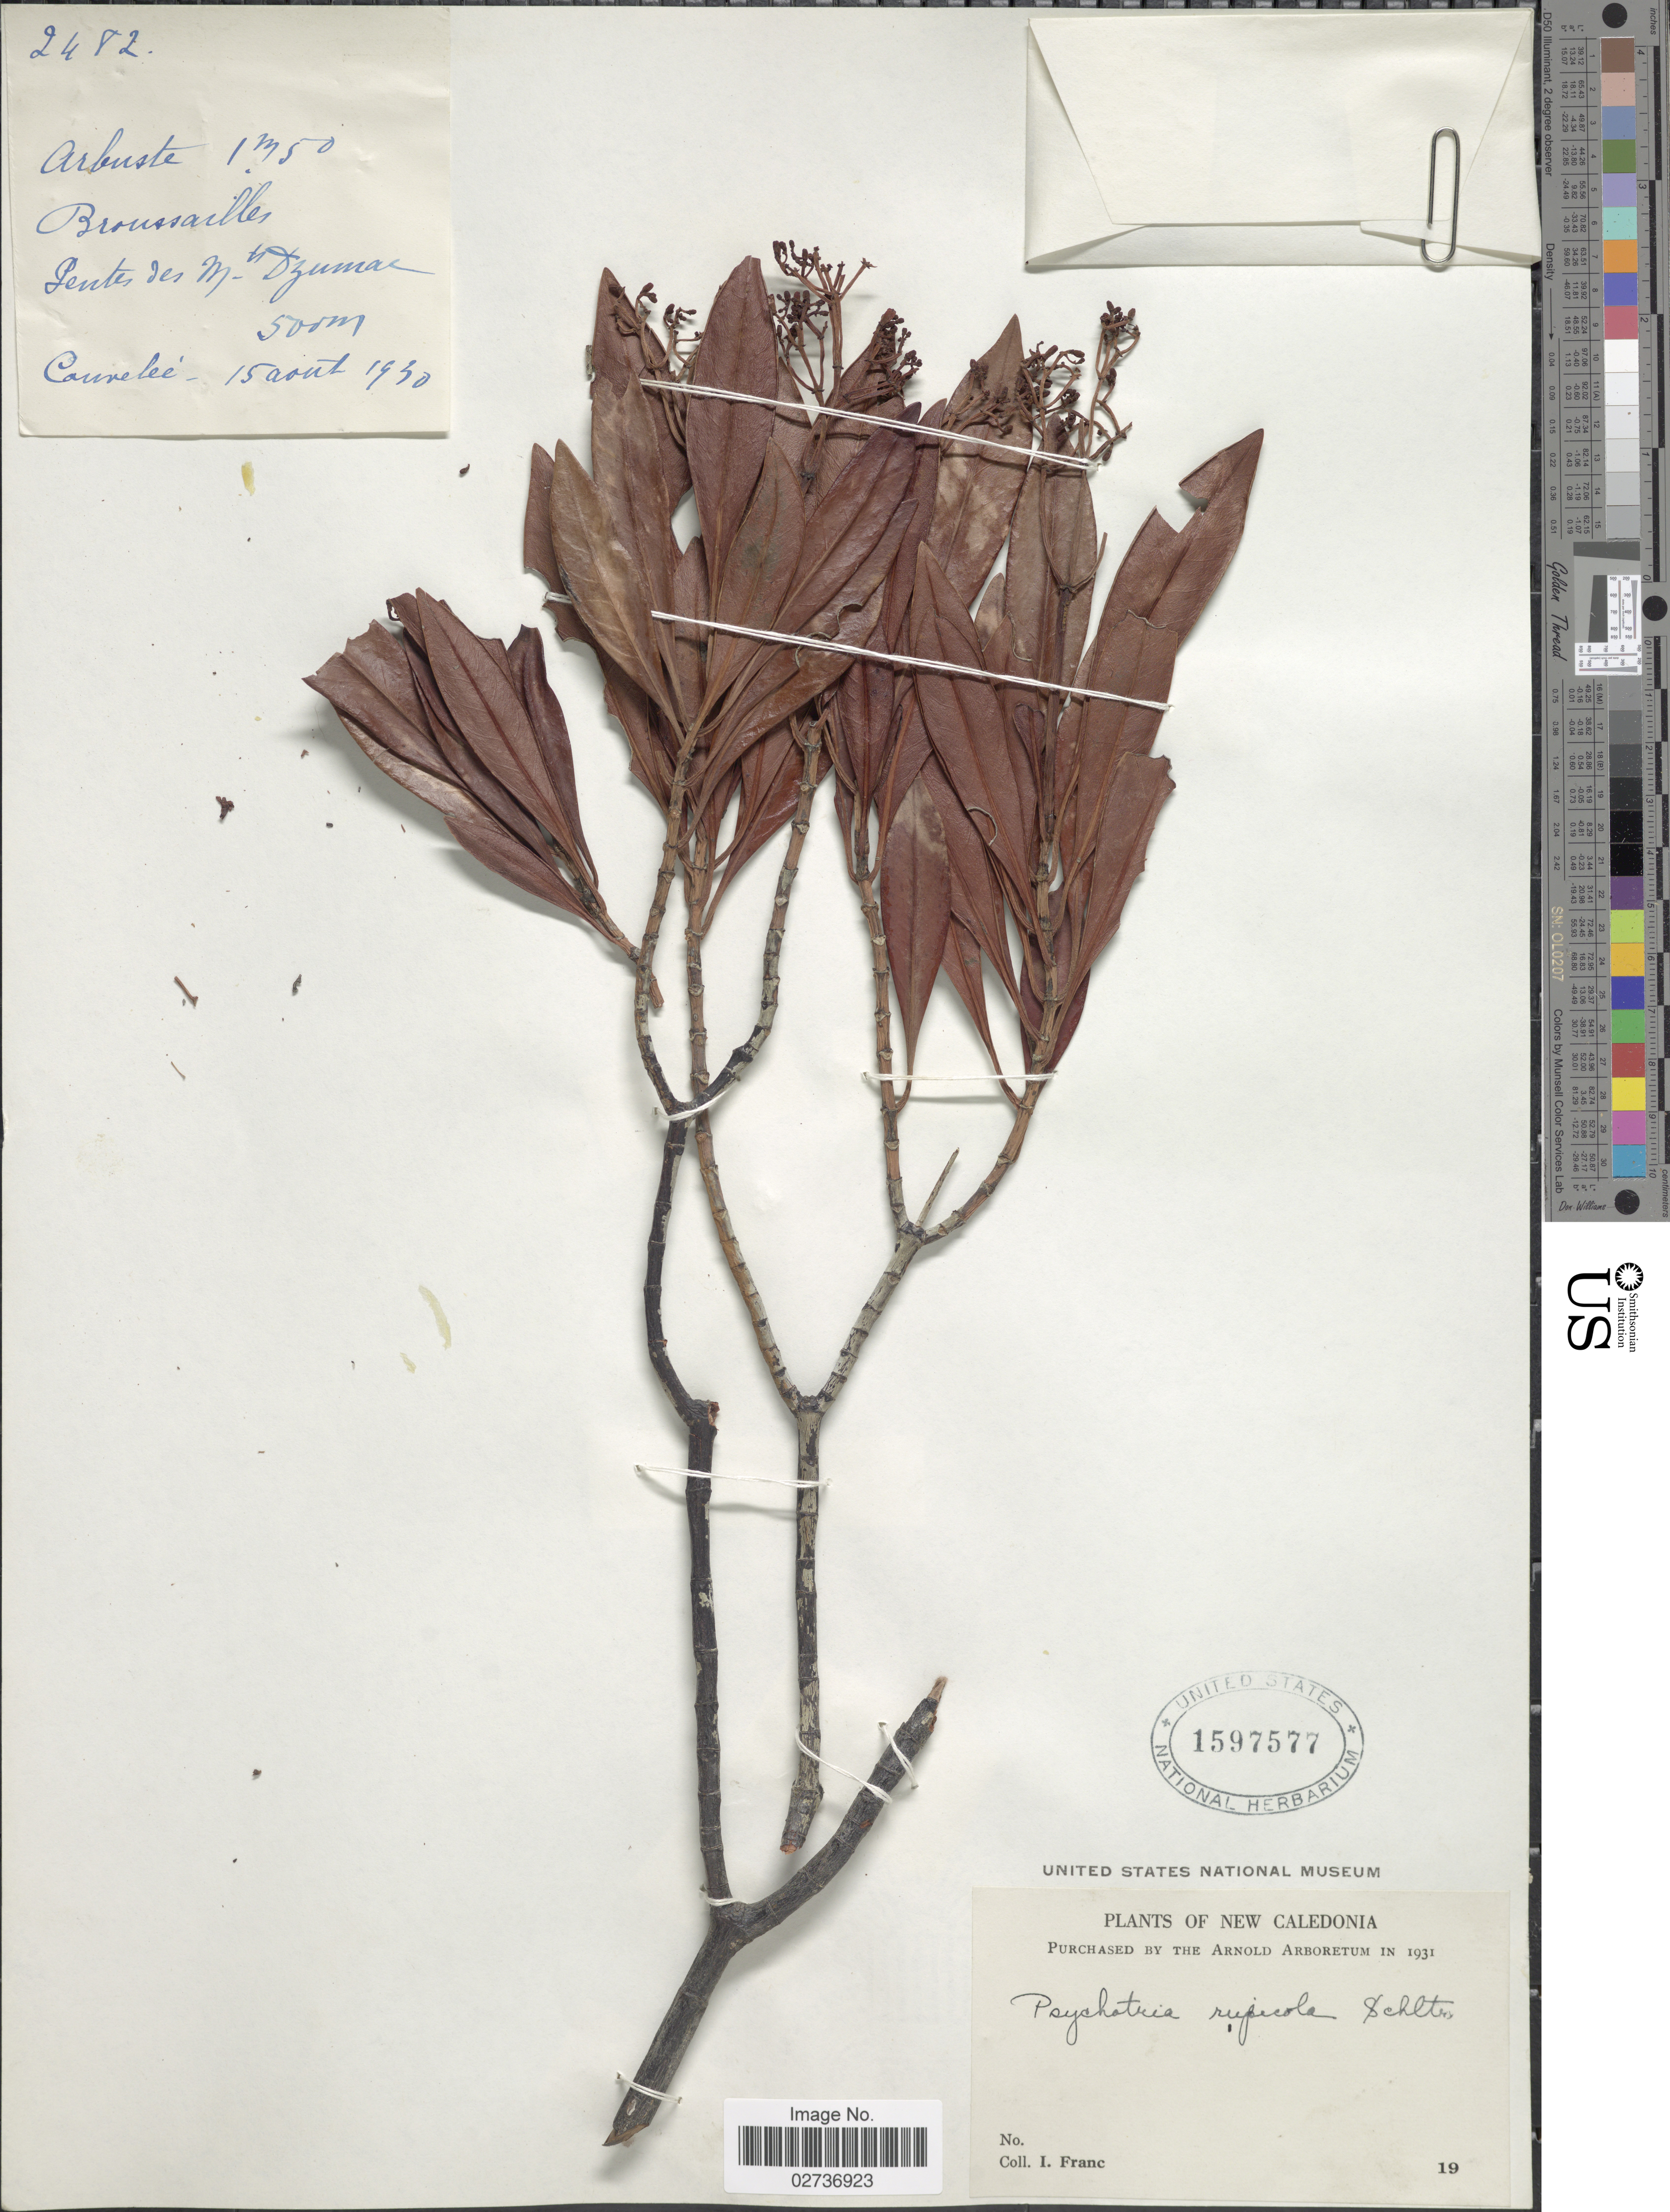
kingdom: Plantae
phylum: Tracheophyta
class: Magnoliopsida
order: Gentianales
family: Rubiaceae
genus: Psychotria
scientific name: Psychotria rupicola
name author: (Baill.) Schltr.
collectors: I. Franc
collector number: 2482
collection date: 1930-08-15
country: New Caledonia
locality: Broussailles, Pentes des Mts. Dzumac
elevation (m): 500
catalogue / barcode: US 1597577